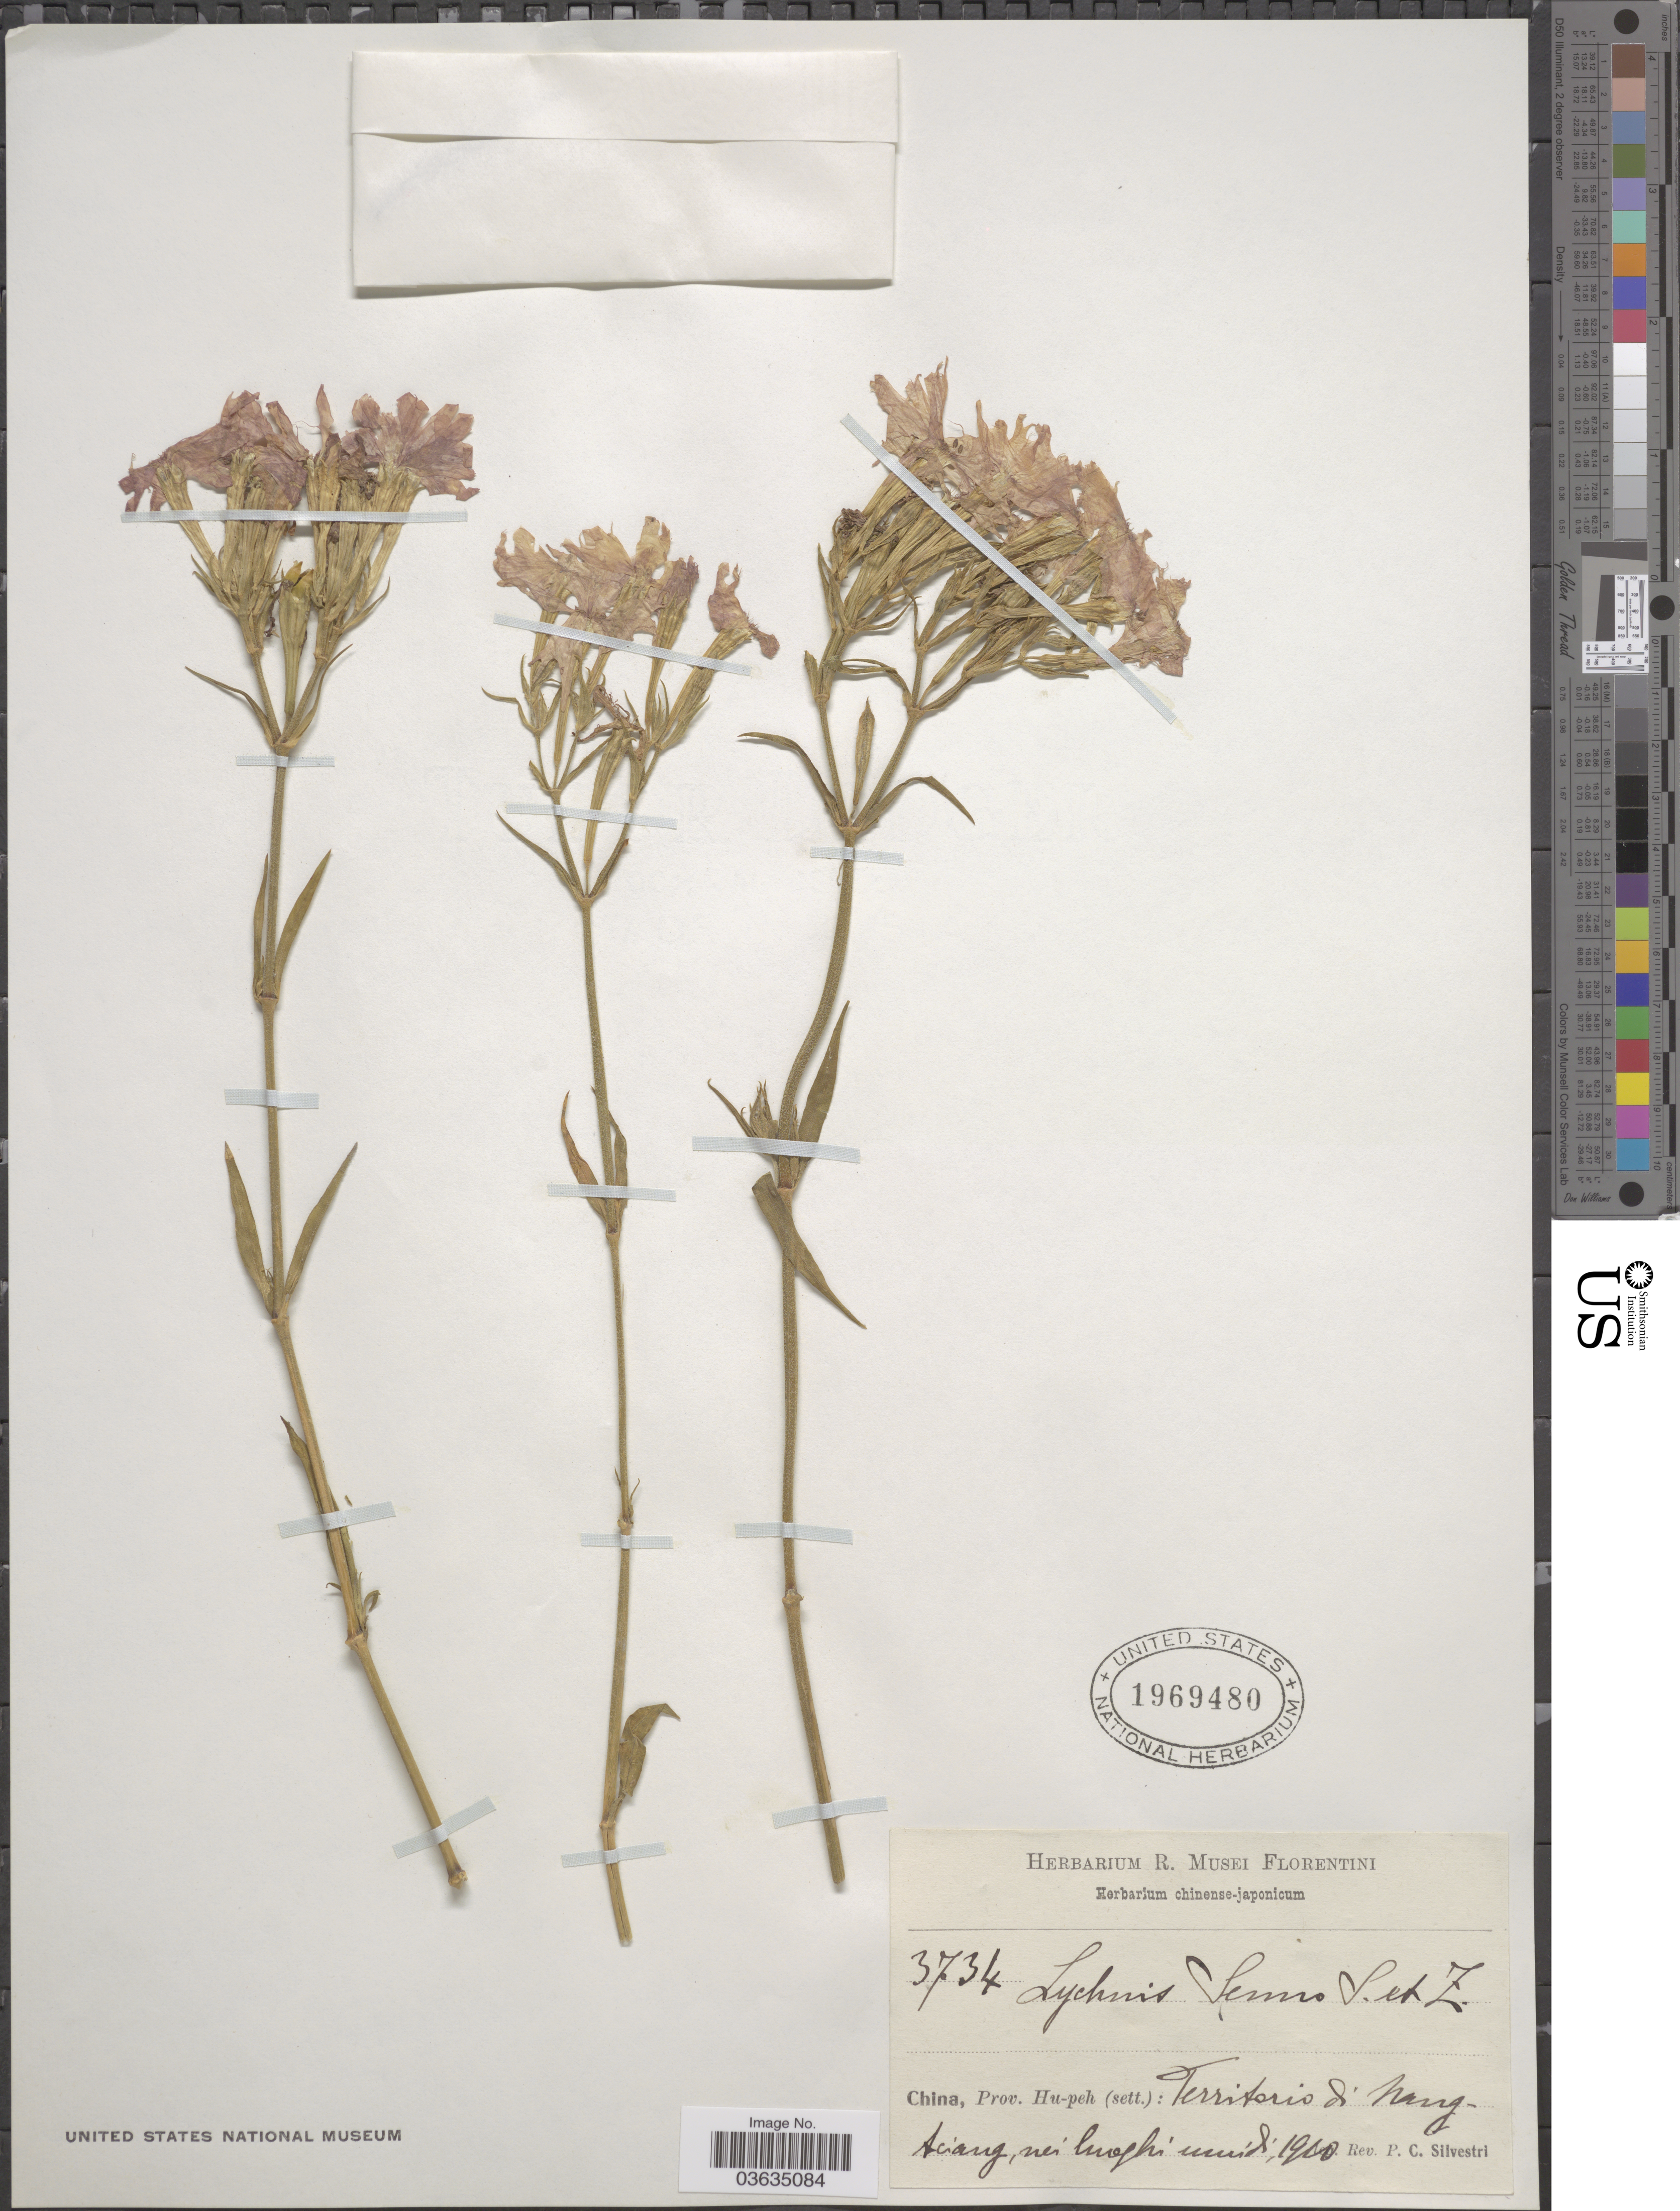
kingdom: Plantae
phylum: Tracheophyta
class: Magnoliopsida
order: Caryophyllales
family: Caryophyllaceae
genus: Silene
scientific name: Silene banksia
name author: (Meerb.) Mabb.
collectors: P. Silvestri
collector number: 3734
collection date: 1910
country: China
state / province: Hubei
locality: Prov. Hu-peh (sett.): Territorio di Nang-Aciang, nei luoghi [interpreted] merid.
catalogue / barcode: US 1969480